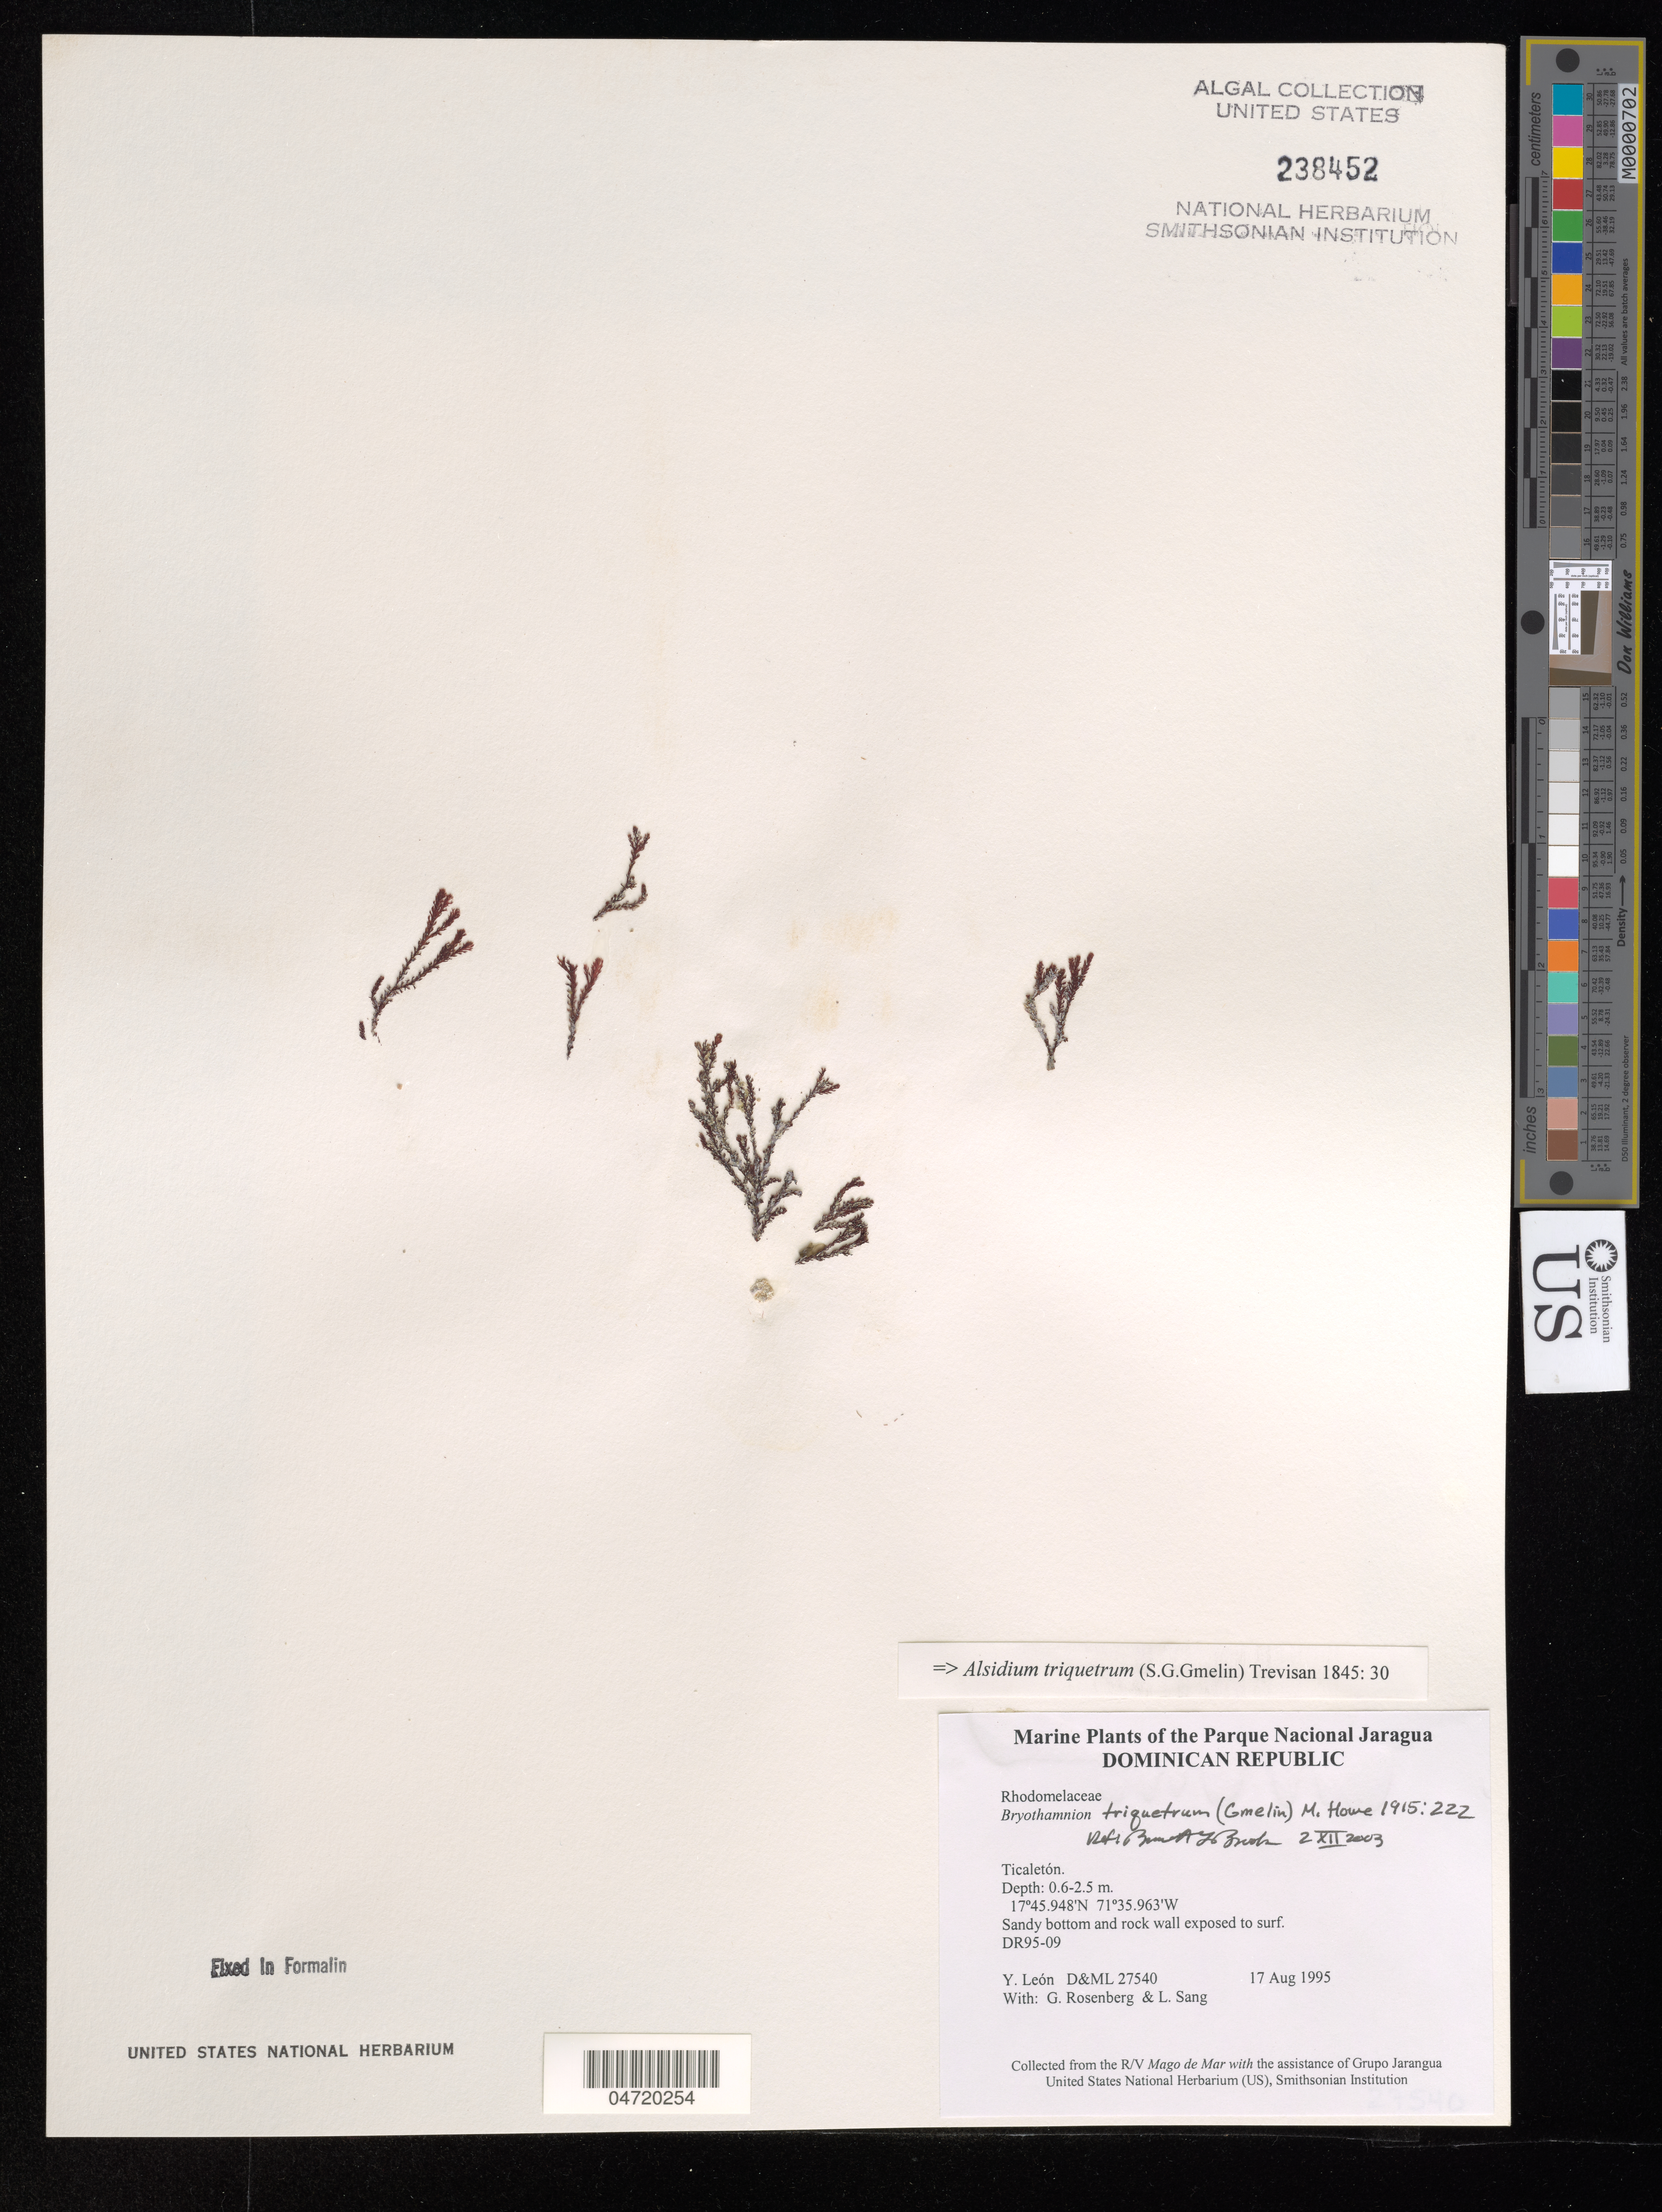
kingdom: Plantae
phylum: Rhodophyta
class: Florideophyceae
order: Ceramiales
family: Rhodomelaceae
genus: Alsidium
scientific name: Alsidium triquetrum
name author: (S.G. Gmel.) Trevis.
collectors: Y. León, G. Rosenberg & L. Sang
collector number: D&ML27540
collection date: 1995-08-17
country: Dominican Republic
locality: The Parque Nacional Jaragua. Ticaletón.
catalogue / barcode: US 238452